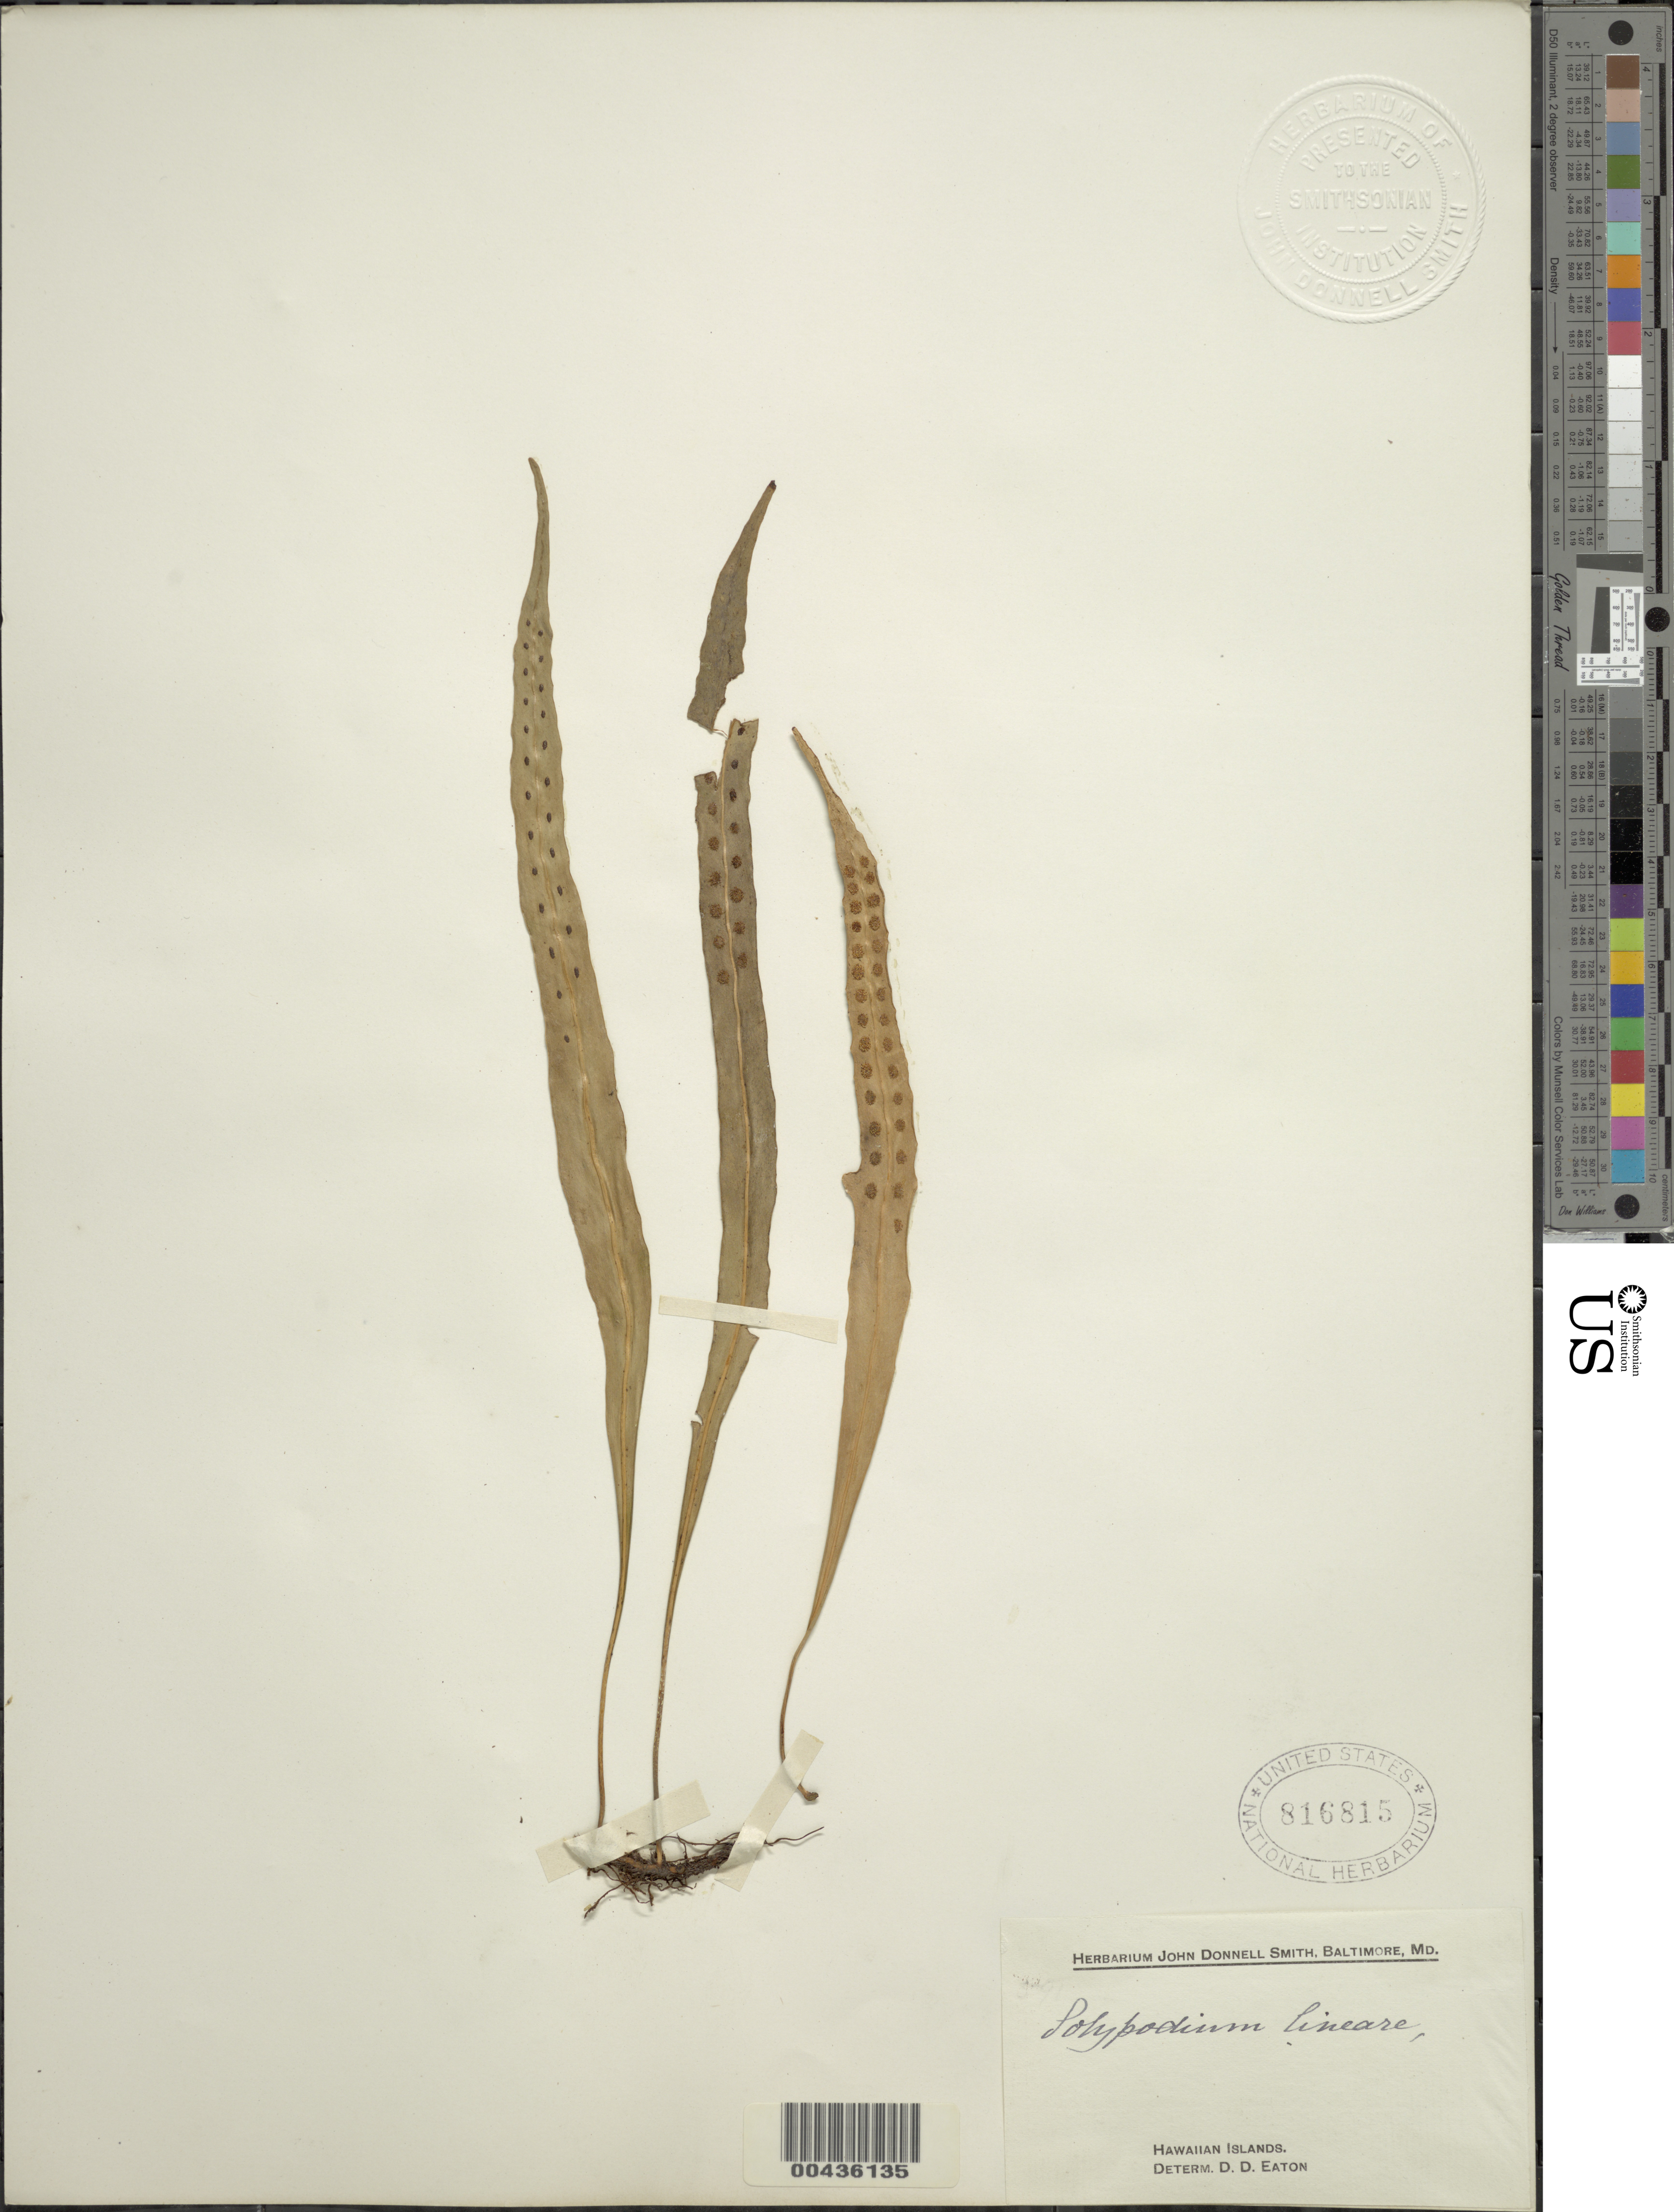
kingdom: Plantae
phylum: Tracheophyta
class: Polypodiopsida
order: Polypodiales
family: Polypodiaceae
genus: Lepisorus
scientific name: Lepisorus thunbergianus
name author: (Kaulf.) Ching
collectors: J. Donnell Smith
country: United States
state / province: Hawaii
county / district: Hawaii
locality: Hawaiian Islands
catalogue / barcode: US 816815